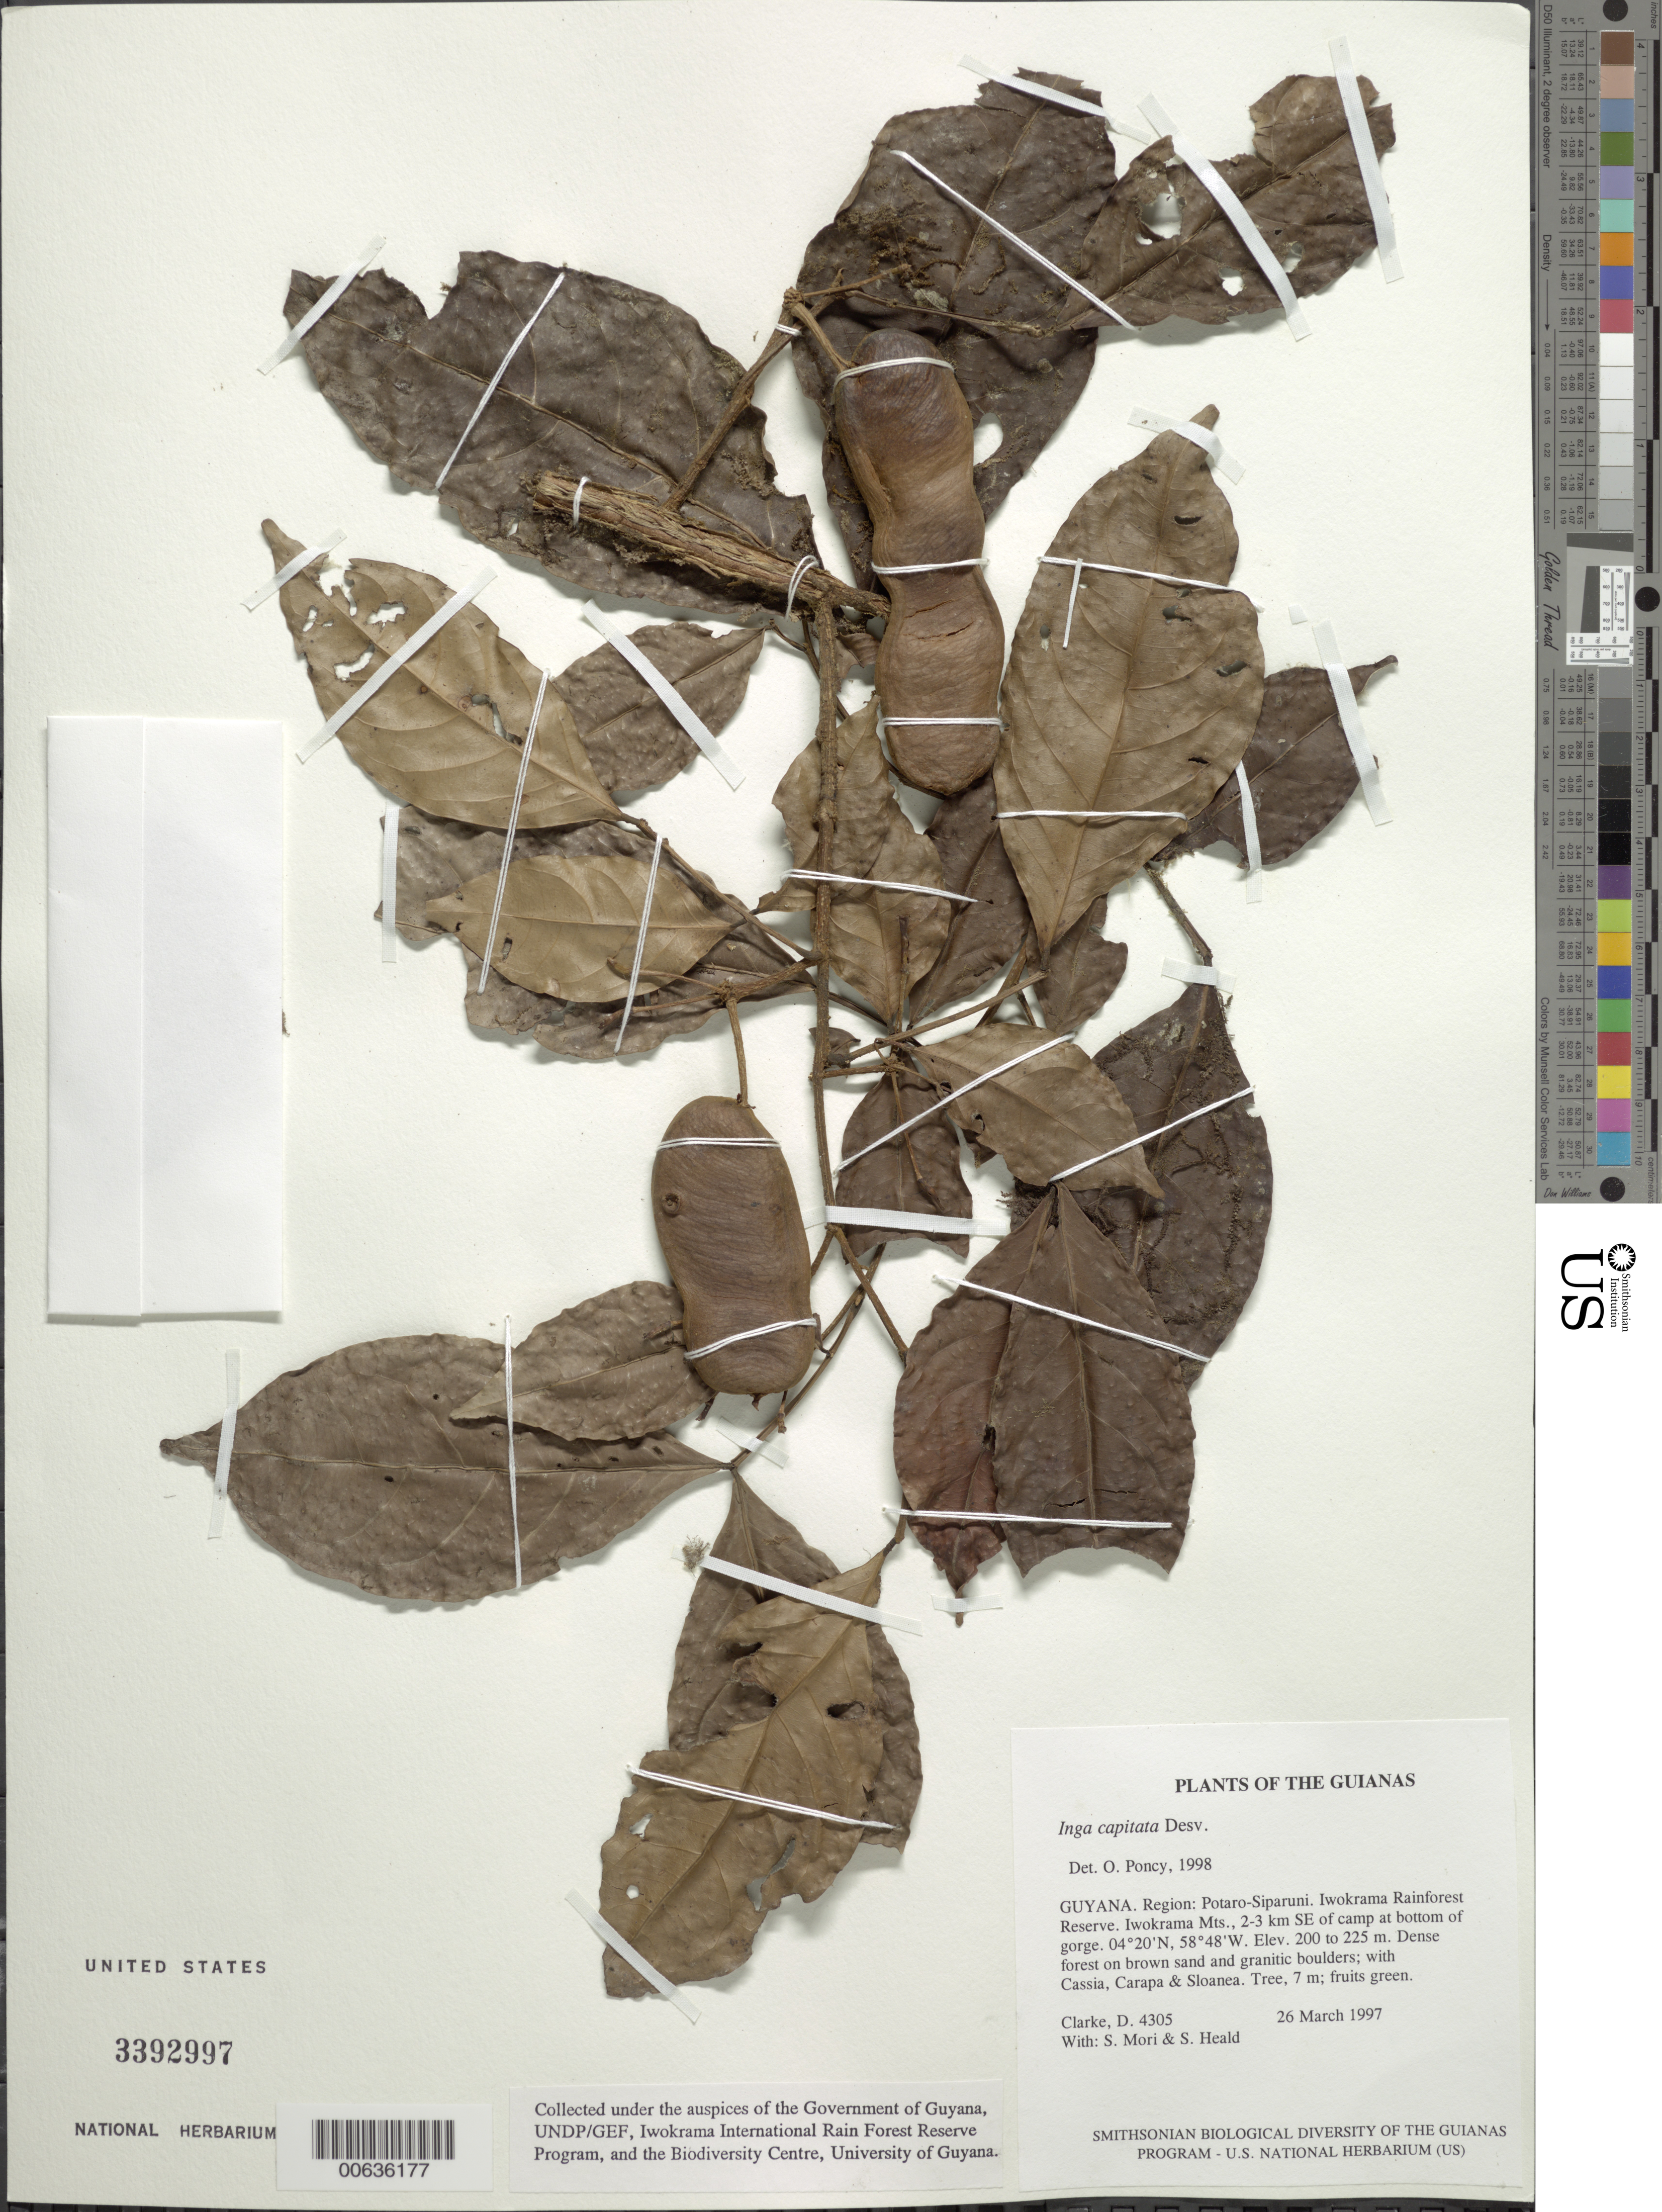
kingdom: Plantae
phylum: Tracheophyta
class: Magnoliopsida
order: Fabales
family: Fabaceae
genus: Inga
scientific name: Inga capitata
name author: Desv.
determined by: Poncy, O.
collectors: H. D. Clarke, S. Mori & S. Heald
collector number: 4305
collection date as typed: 26 March 1997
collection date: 1997-03-26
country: Guyana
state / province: Potaro-Siparuni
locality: Iwokrama Rainforest Reserve. Iwokrama Mts., 2-3 km SE of camp at bottom of gorge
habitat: Dense forest on brown sand and granitic boulders; with Cassia, Carapa & Sloanea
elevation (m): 200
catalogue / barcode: US 3392987